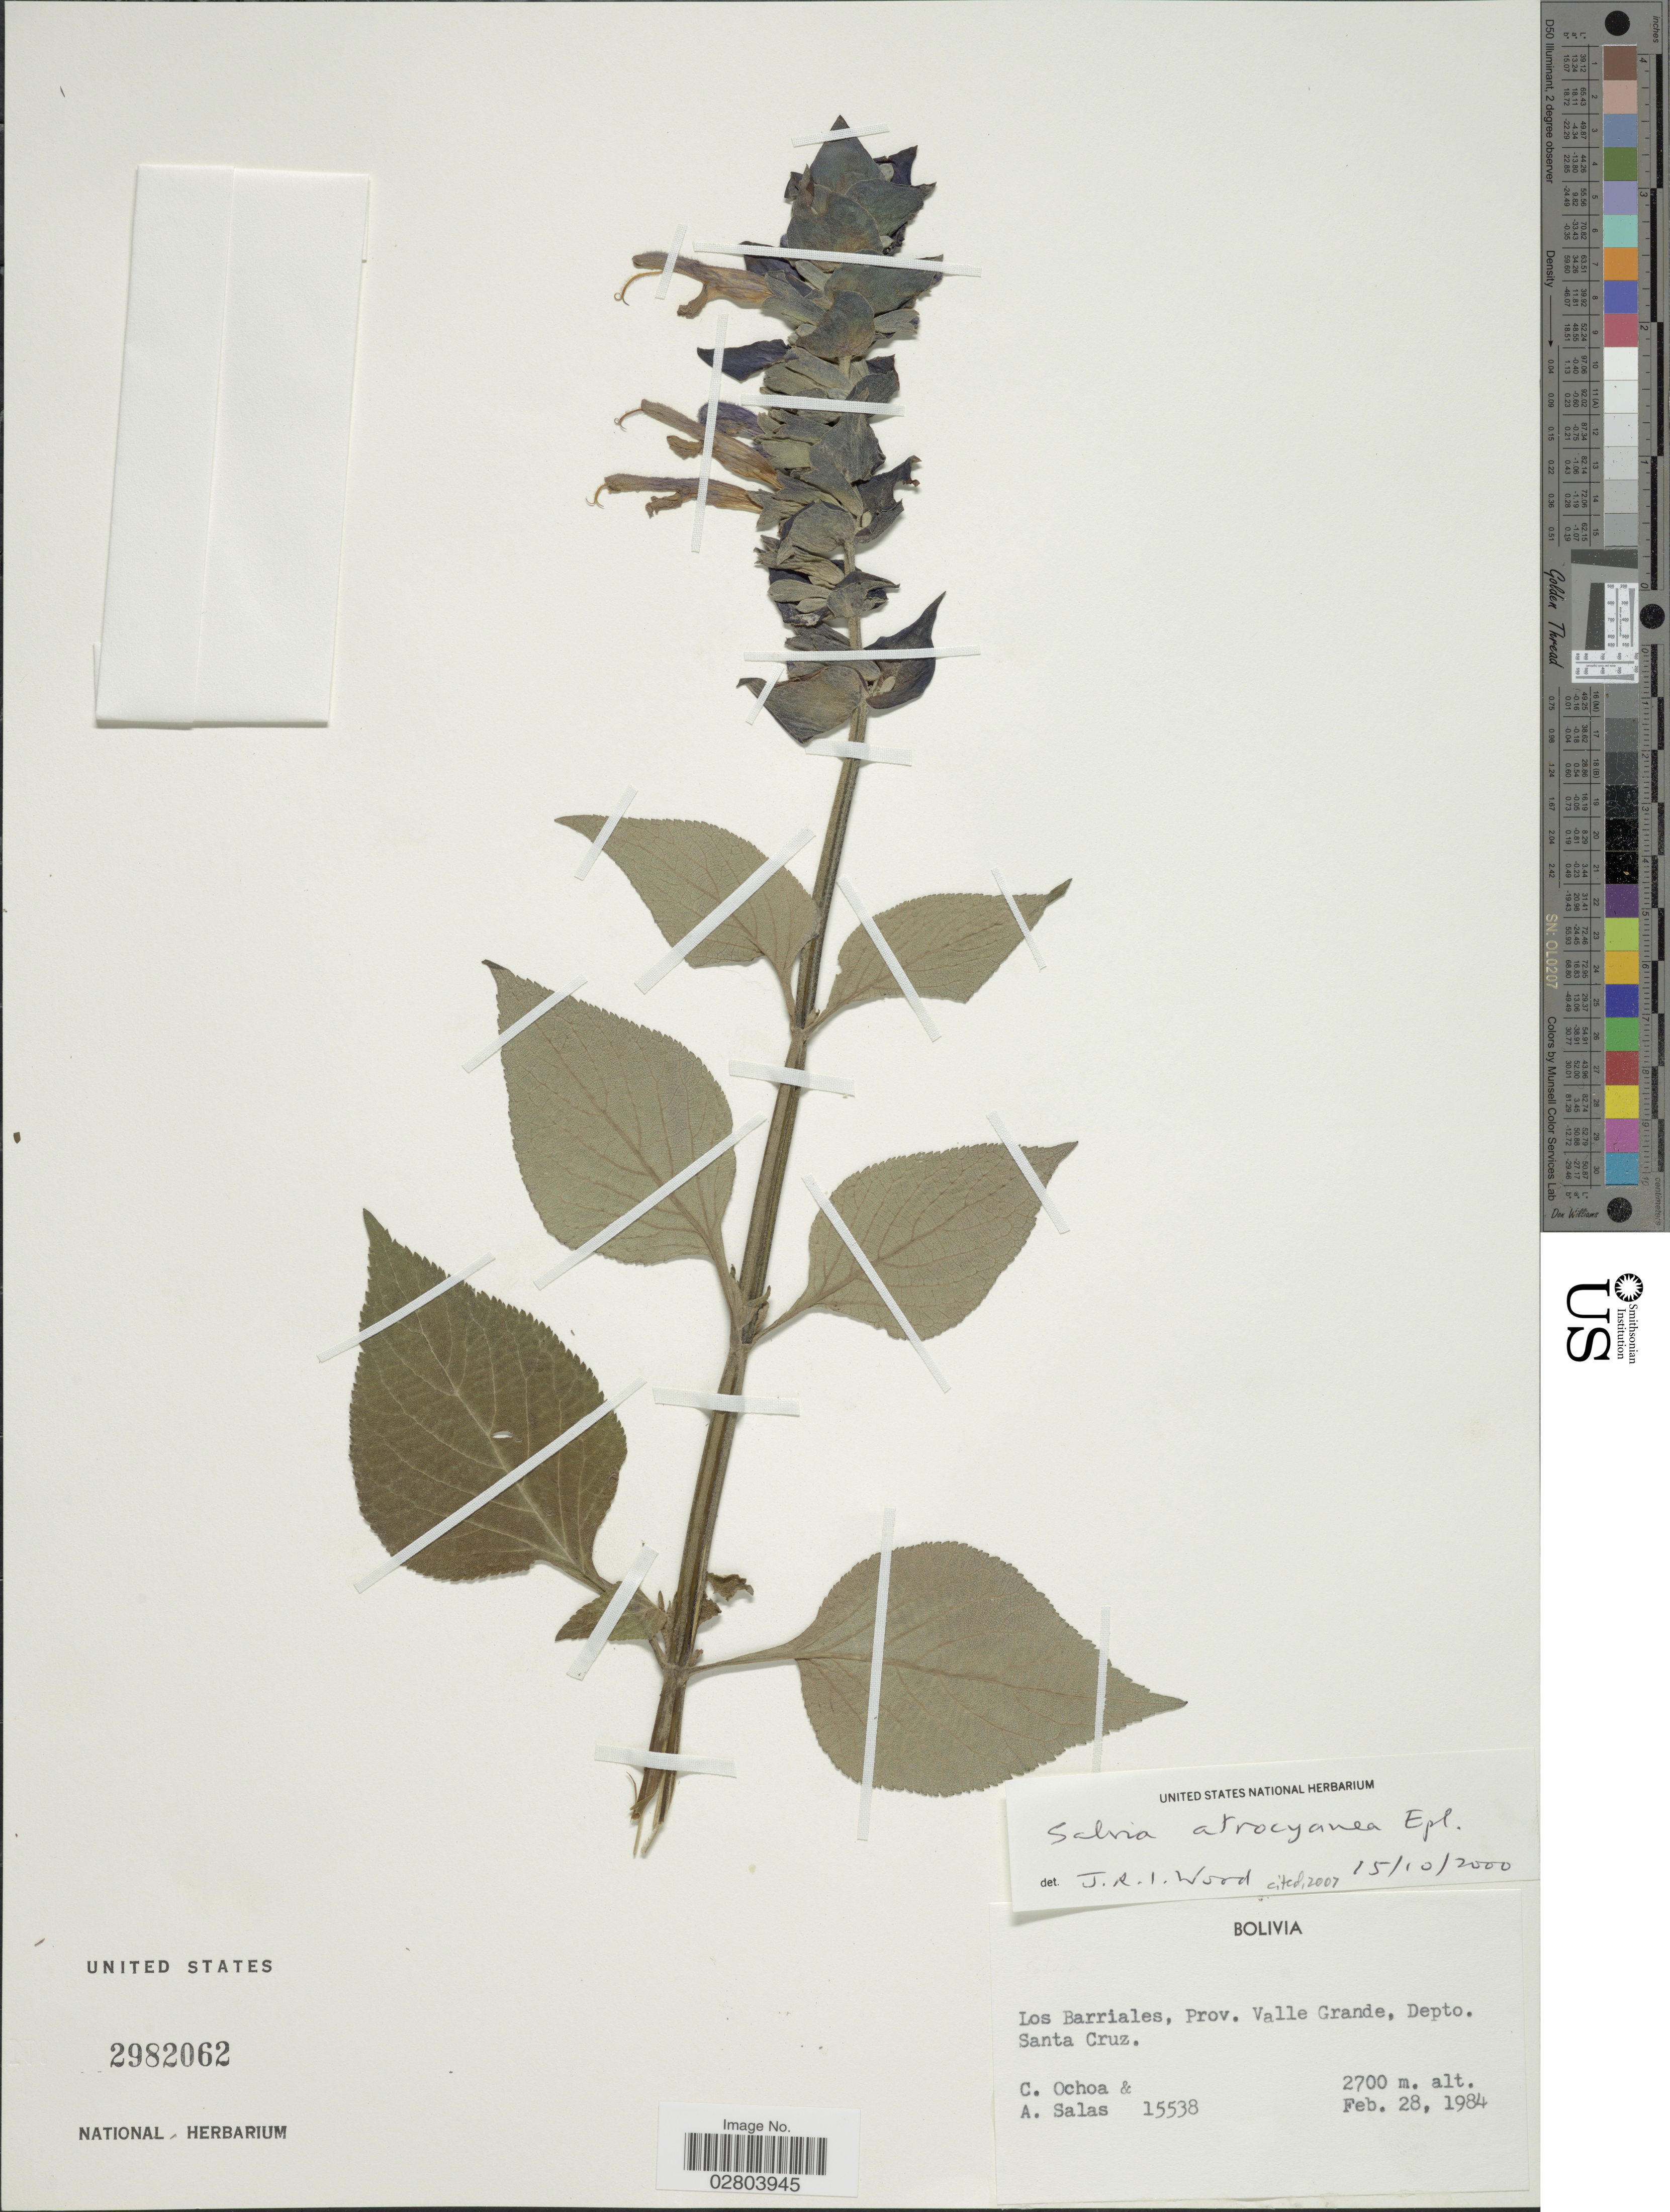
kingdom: Plantae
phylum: Tracheophyta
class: Magnoliopsida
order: Lamiales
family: Lamiaceae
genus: Salvia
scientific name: Salvia atrocyanea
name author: Epling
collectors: C. Ochoa & A. Salas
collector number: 15538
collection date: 1984-02-28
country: Bolivia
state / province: Santa Cruz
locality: Los Barriales, Prov. Valle Grande, Depto. Santa Cruz.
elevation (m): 2700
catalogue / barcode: US 2982062